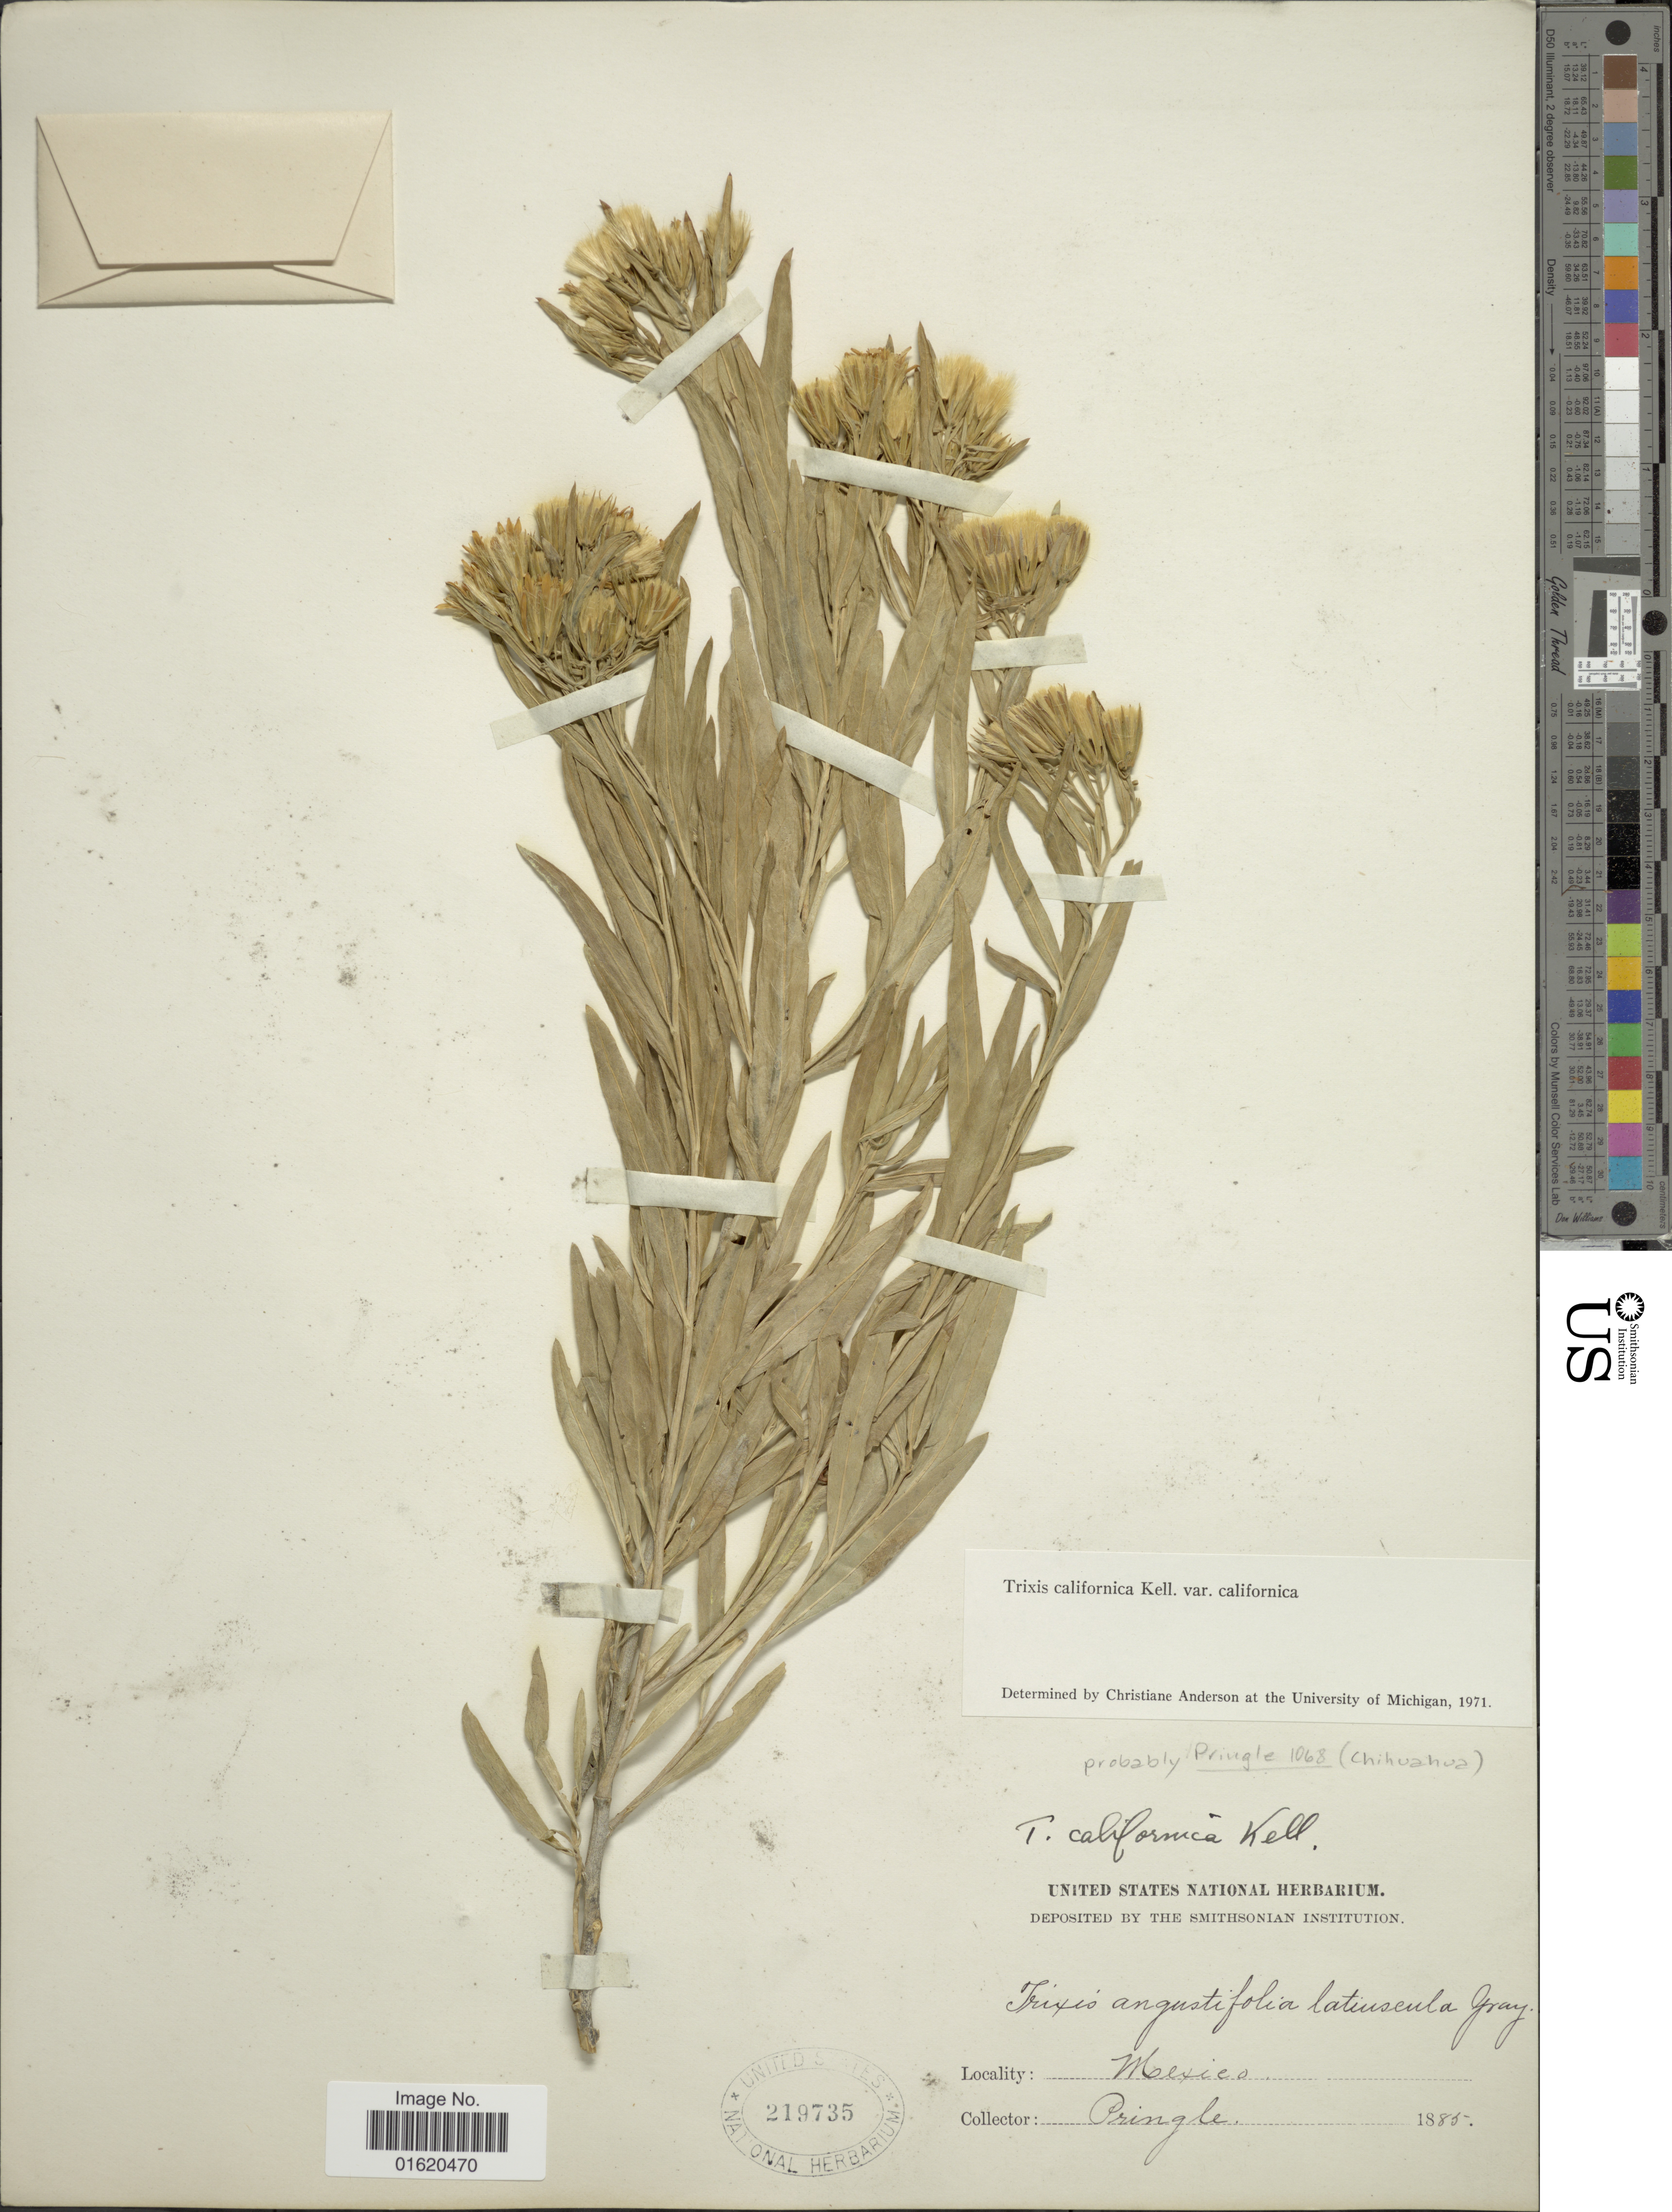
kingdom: Plantae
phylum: Tracheophyta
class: Magnoliopsida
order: Asterales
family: Asteraceae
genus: Trixis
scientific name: Trixis californica var. californica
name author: Kellogg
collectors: -- Pringle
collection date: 1885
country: Mexico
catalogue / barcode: US 219735